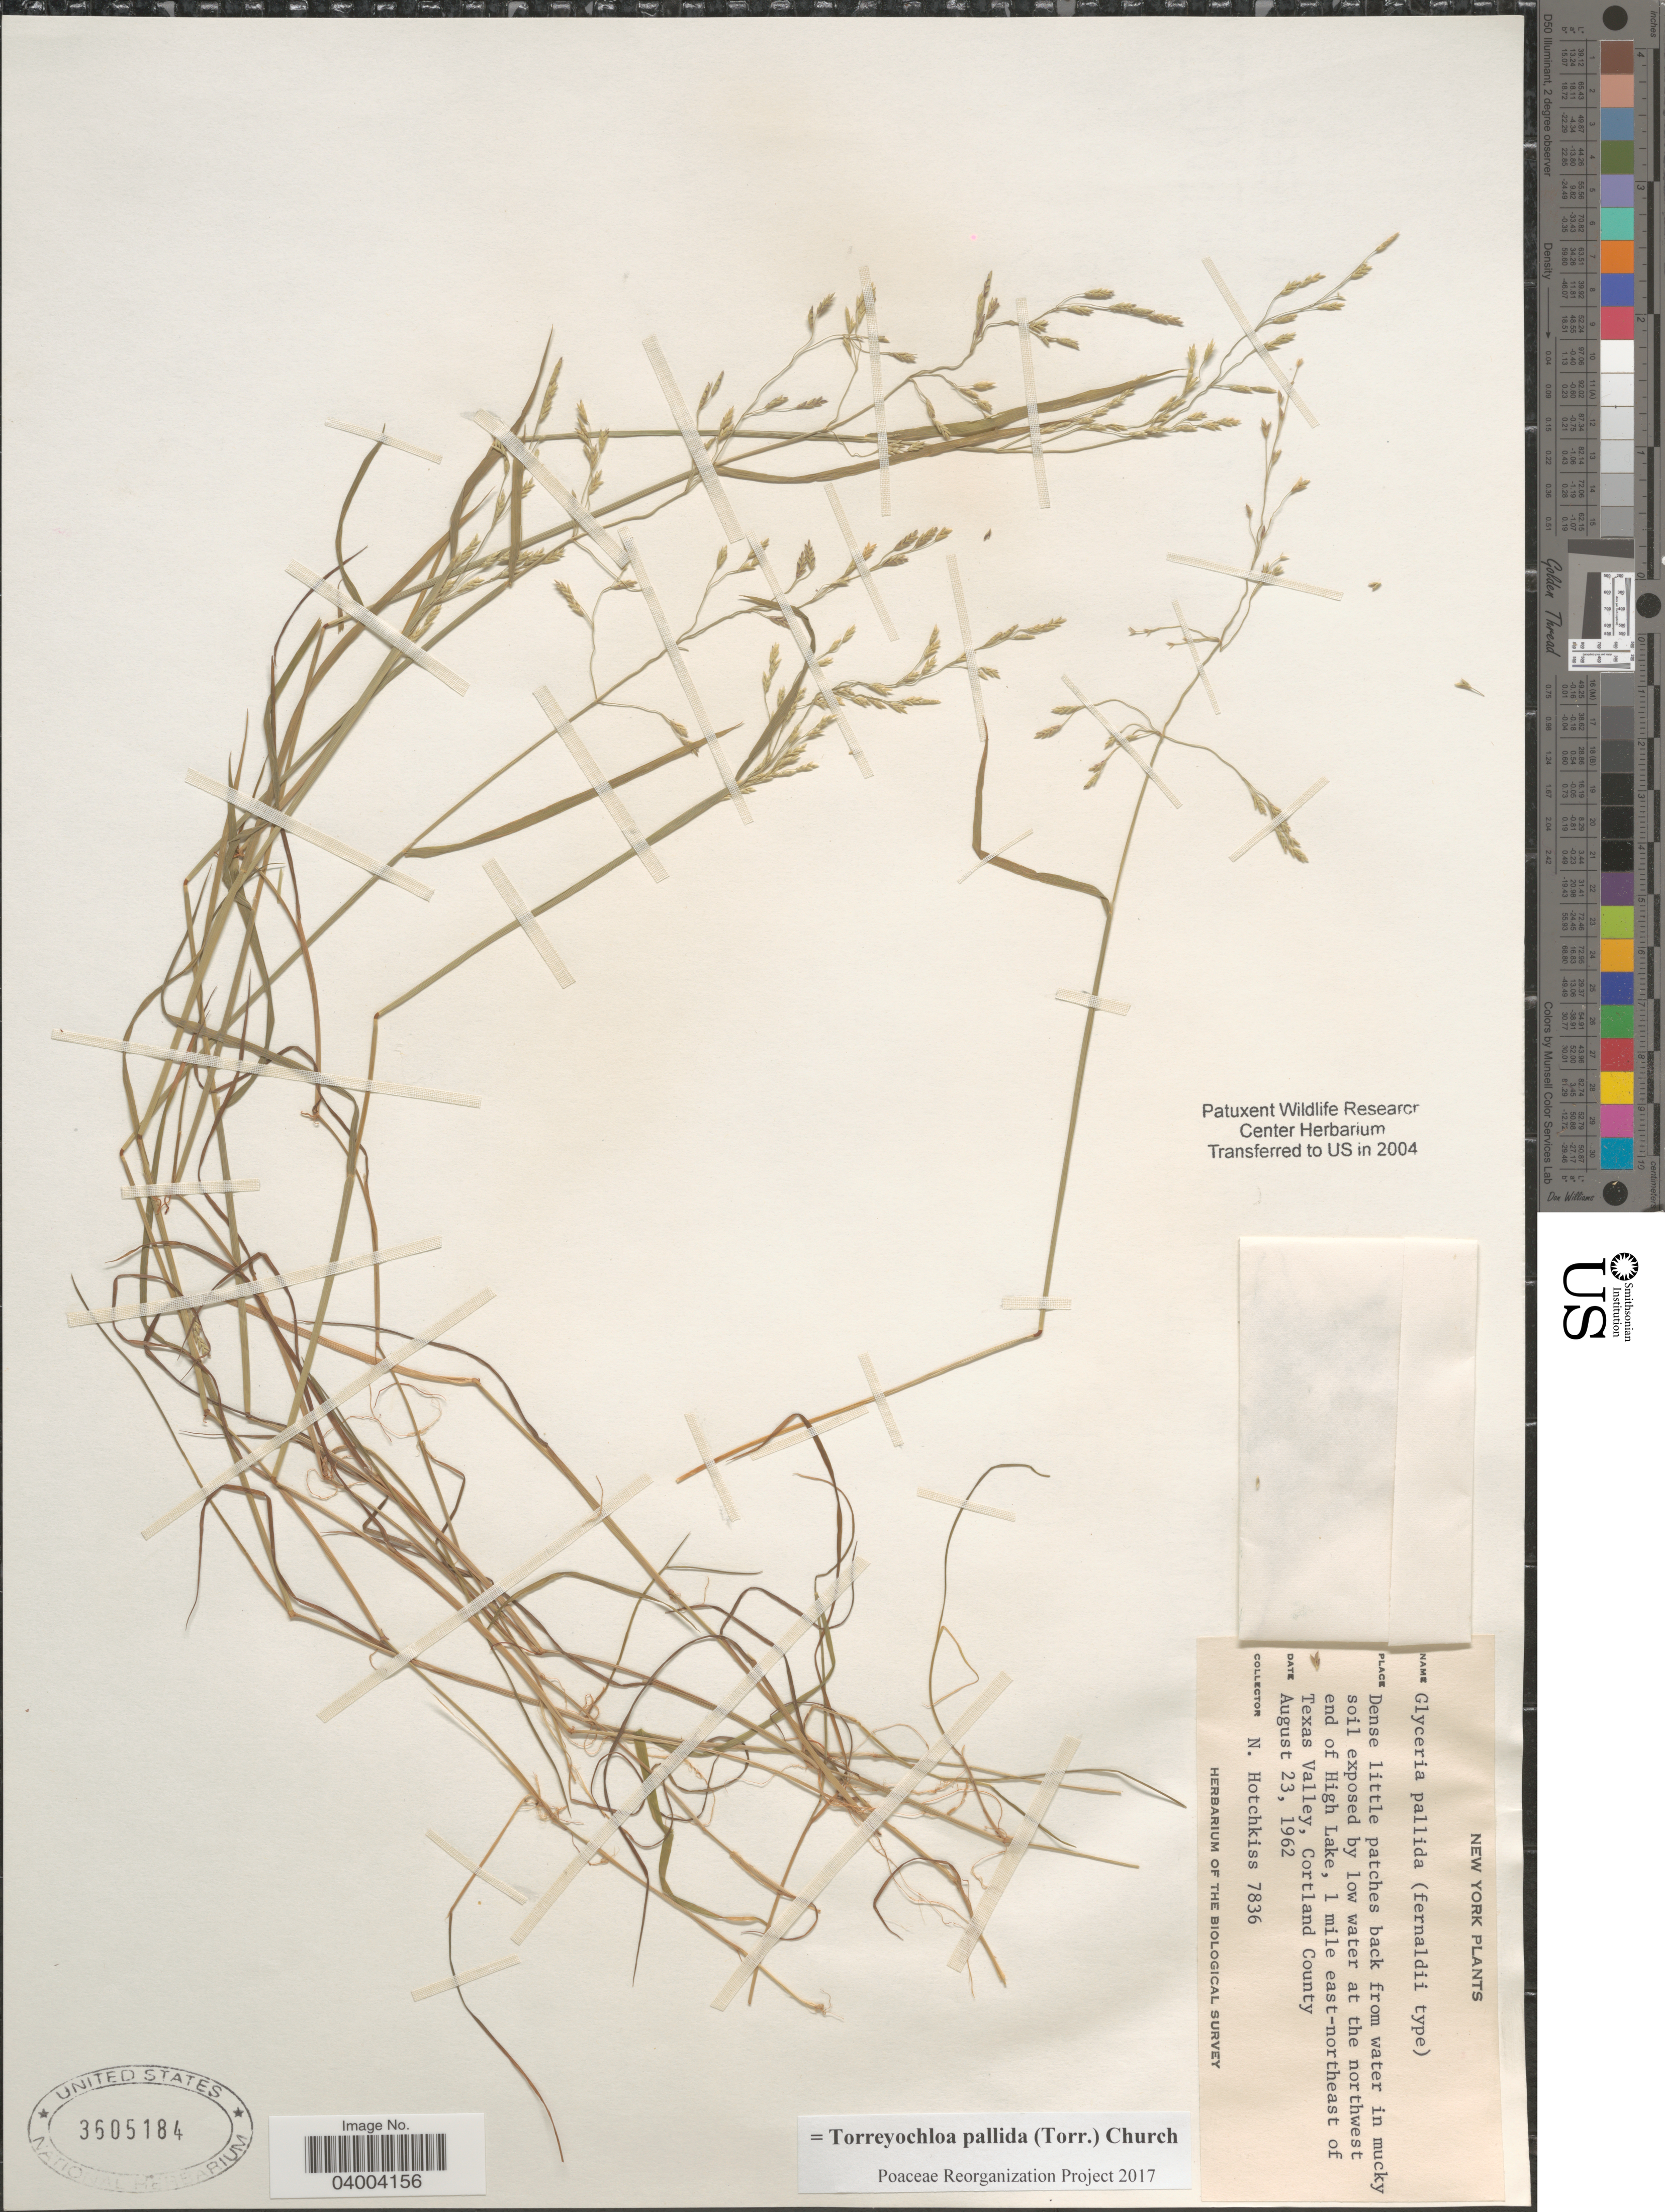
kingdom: Plantae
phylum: Tracheophyta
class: Liliopsida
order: Poales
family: Poaceae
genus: Torreyochloa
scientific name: Torreyochloa pallida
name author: (Torr.) G.L. Church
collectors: N. Hotchkiss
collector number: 7836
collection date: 1962-08-23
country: United States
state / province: New York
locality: At the northwest end of High Lake, 1 mile east-northeast of Texas Valley, Cortland County.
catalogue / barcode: US 3605184